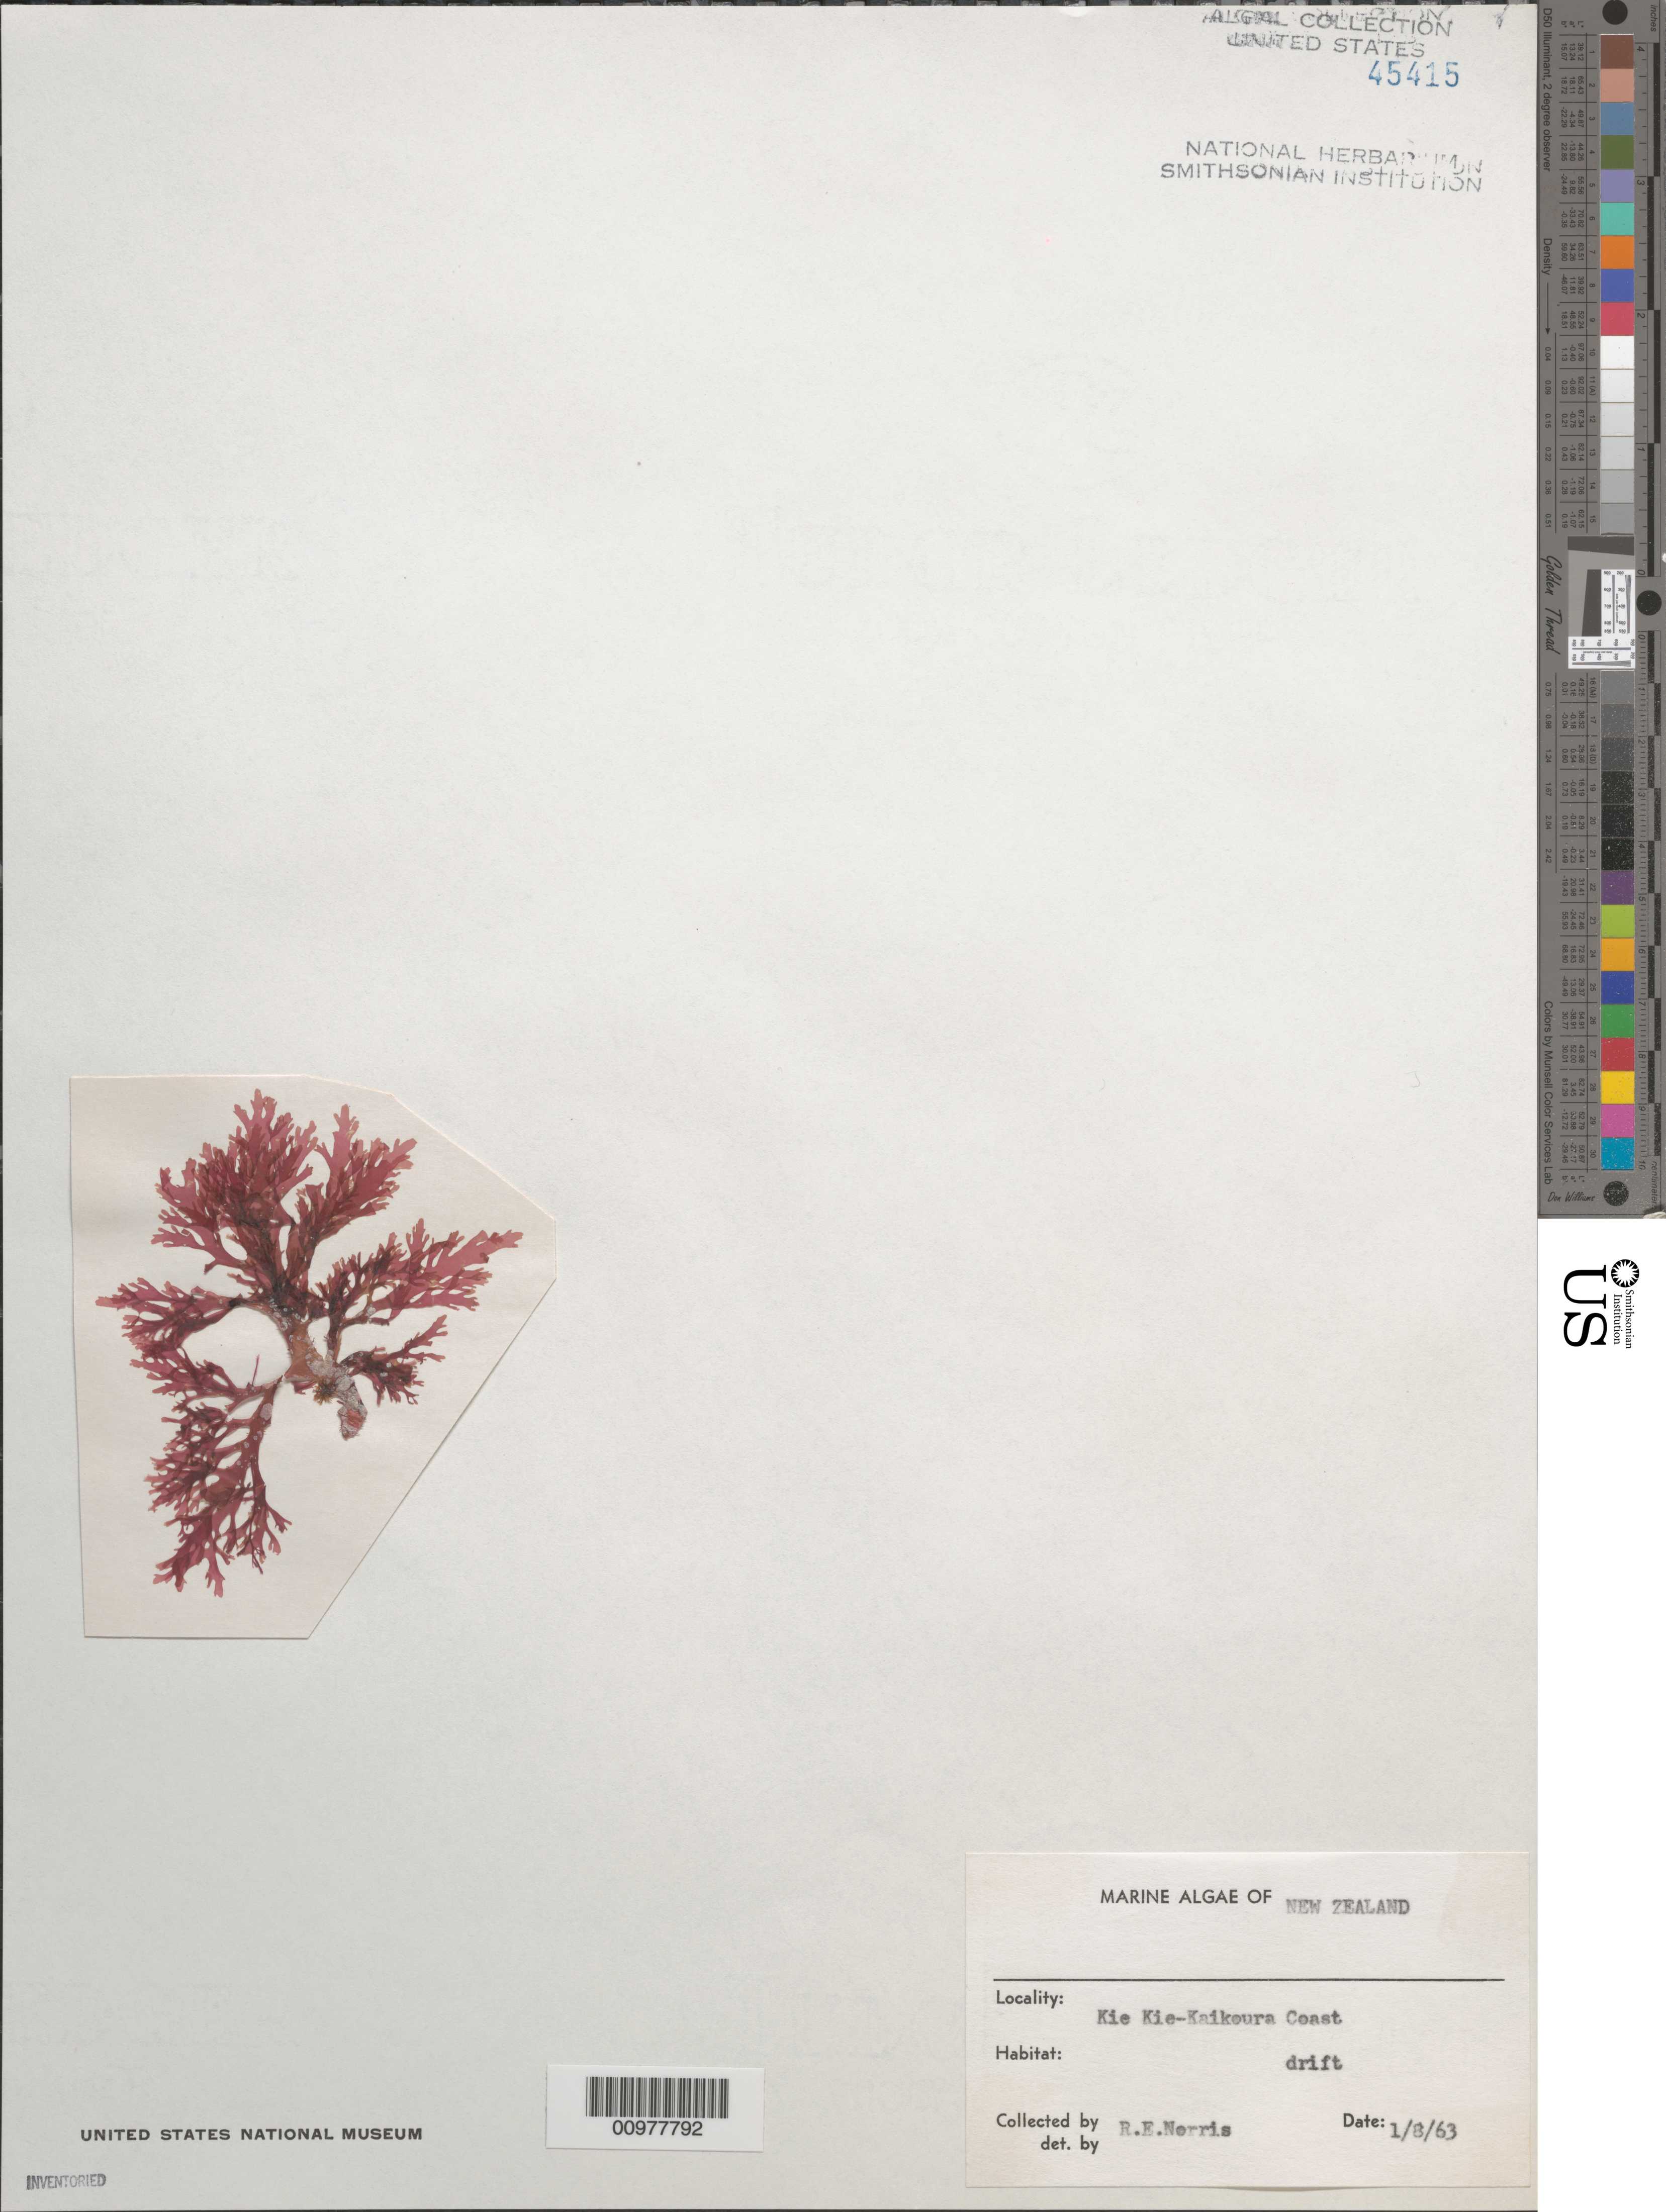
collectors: R. E. Norris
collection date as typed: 08 Jan 1963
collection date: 1963-01-08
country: New Zealand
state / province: Canterbury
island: South Island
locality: Kie Kie-Kaikoura Coast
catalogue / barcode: US 45415